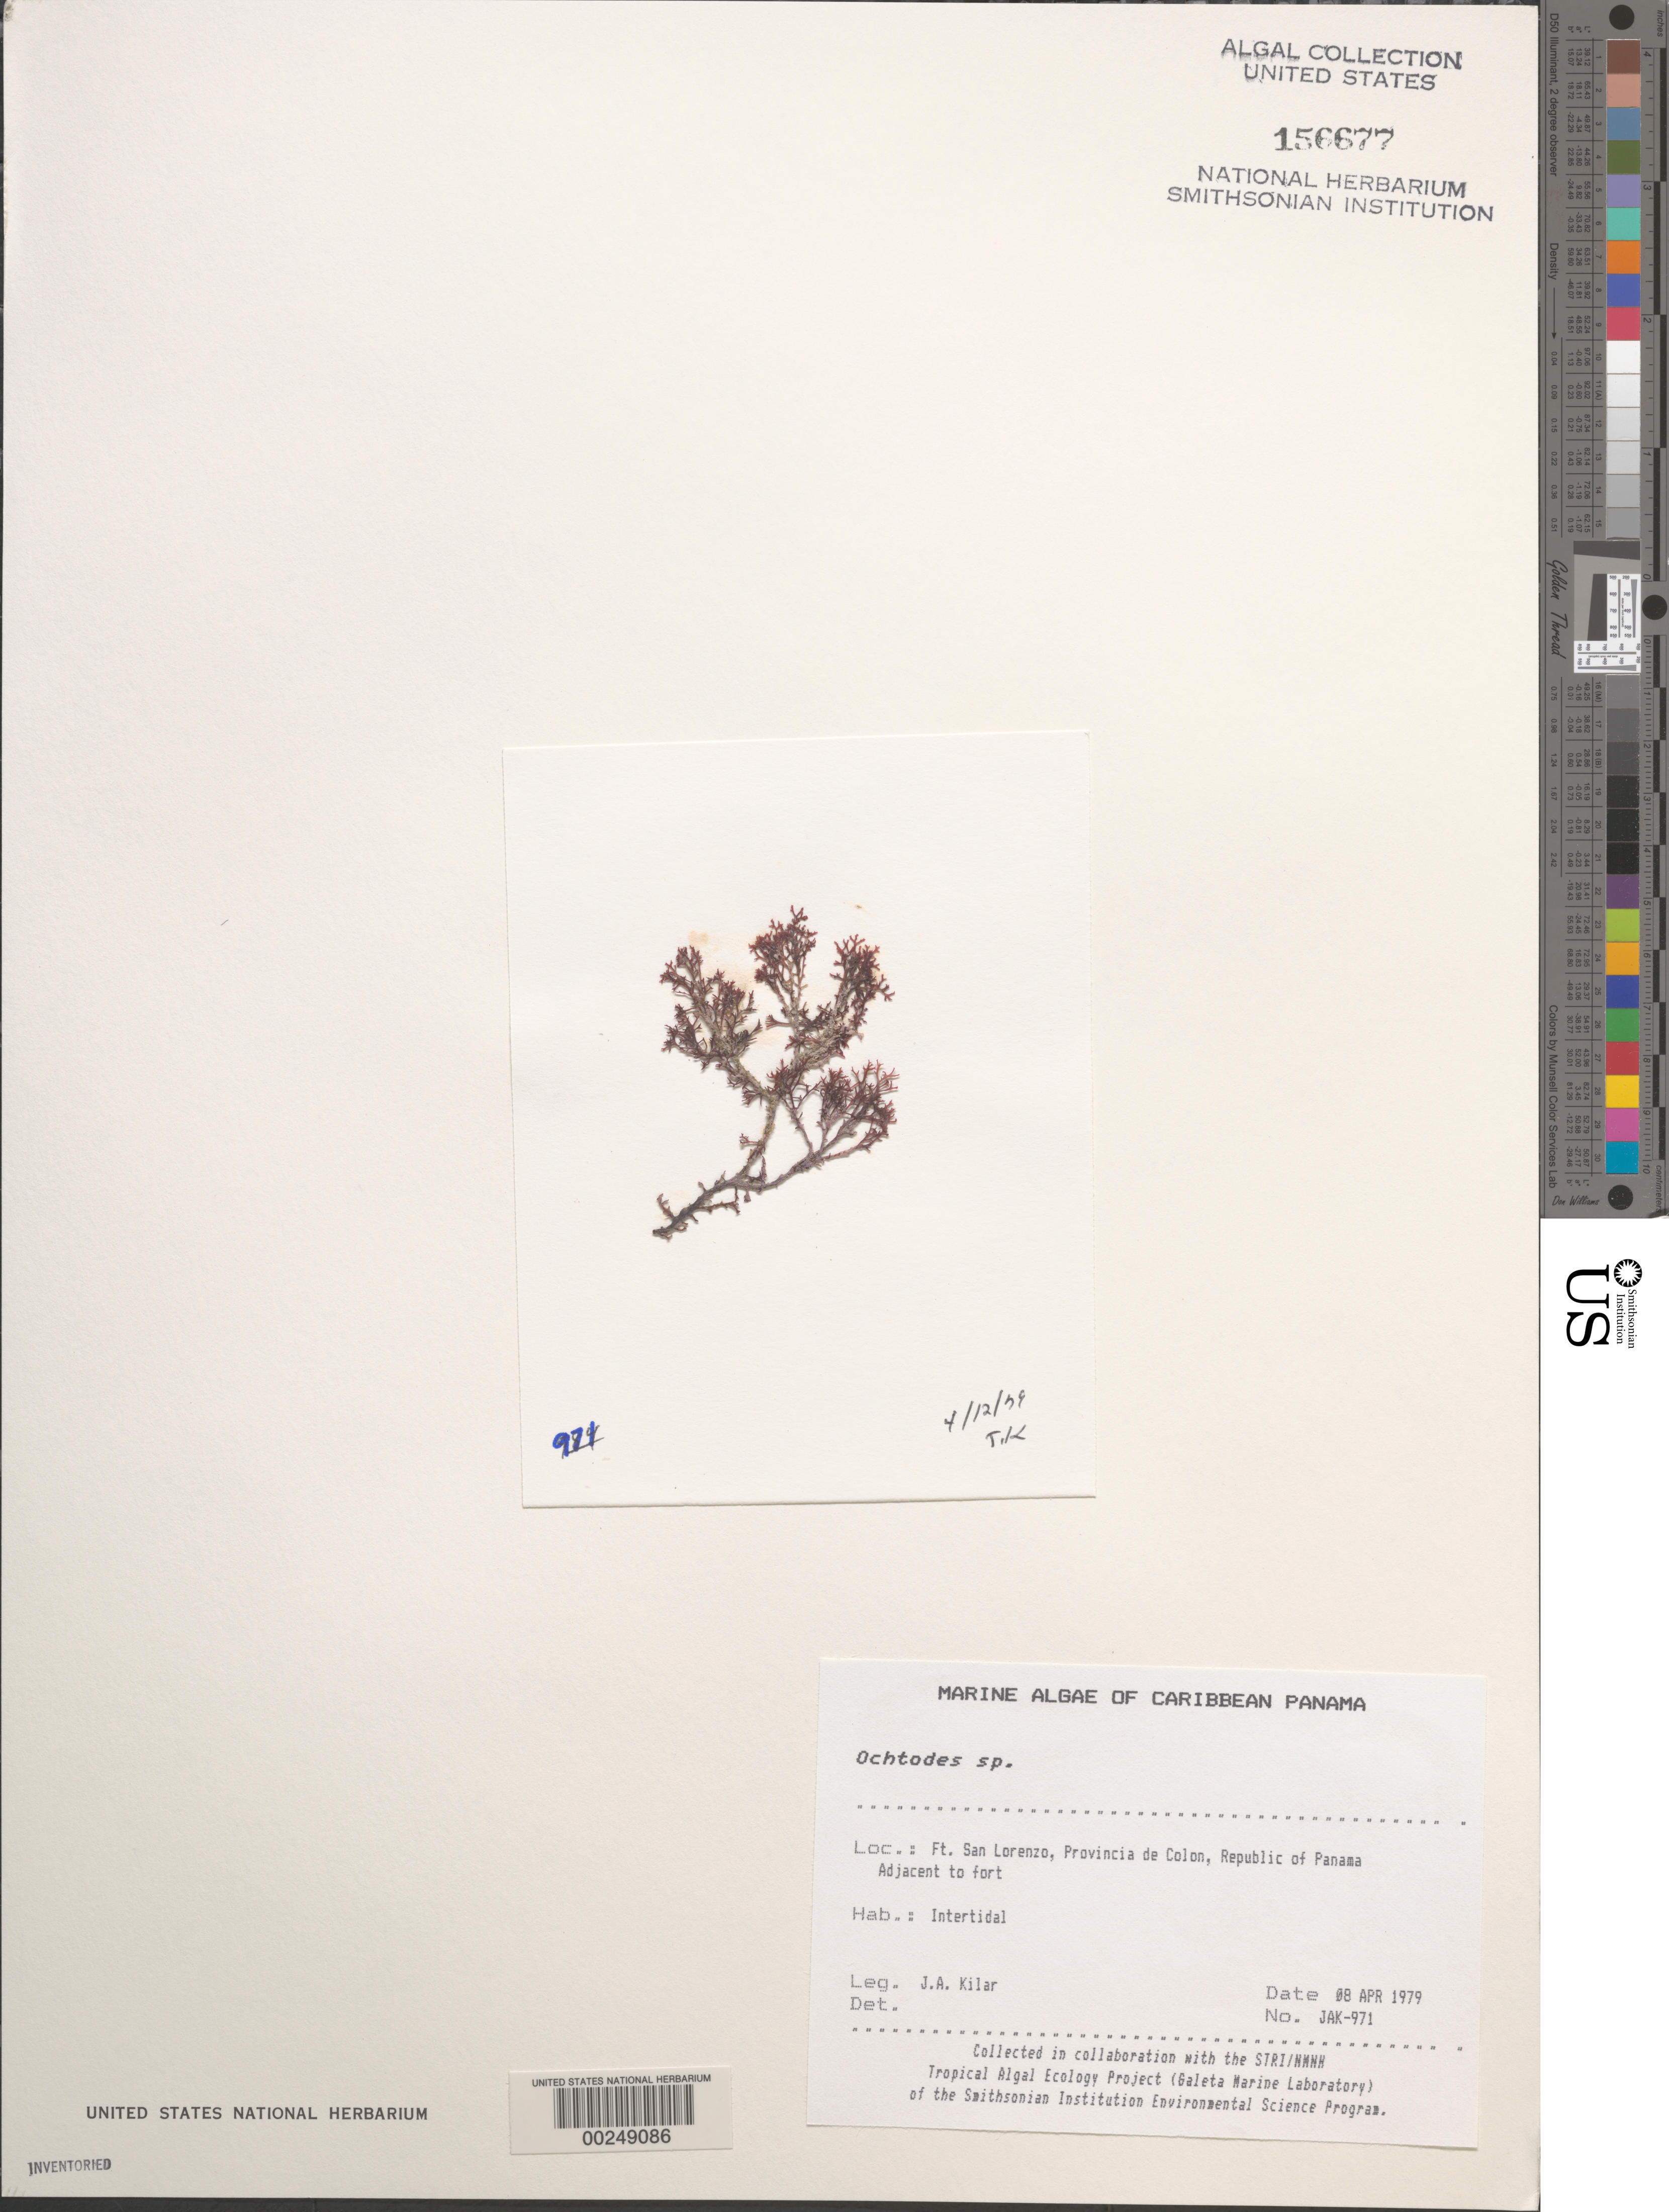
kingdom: Plantae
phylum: Rhodophyta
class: Florideophyceae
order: Gigartinales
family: Rhizophyllidaceae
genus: Ochtodes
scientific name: Ochtodes sp.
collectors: J. A. Kilar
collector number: JAK-971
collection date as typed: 08 Apr 1979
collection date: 1979-04-08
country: Panama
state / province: Colón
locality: Fort San Lorenzo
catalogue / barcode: US 156677